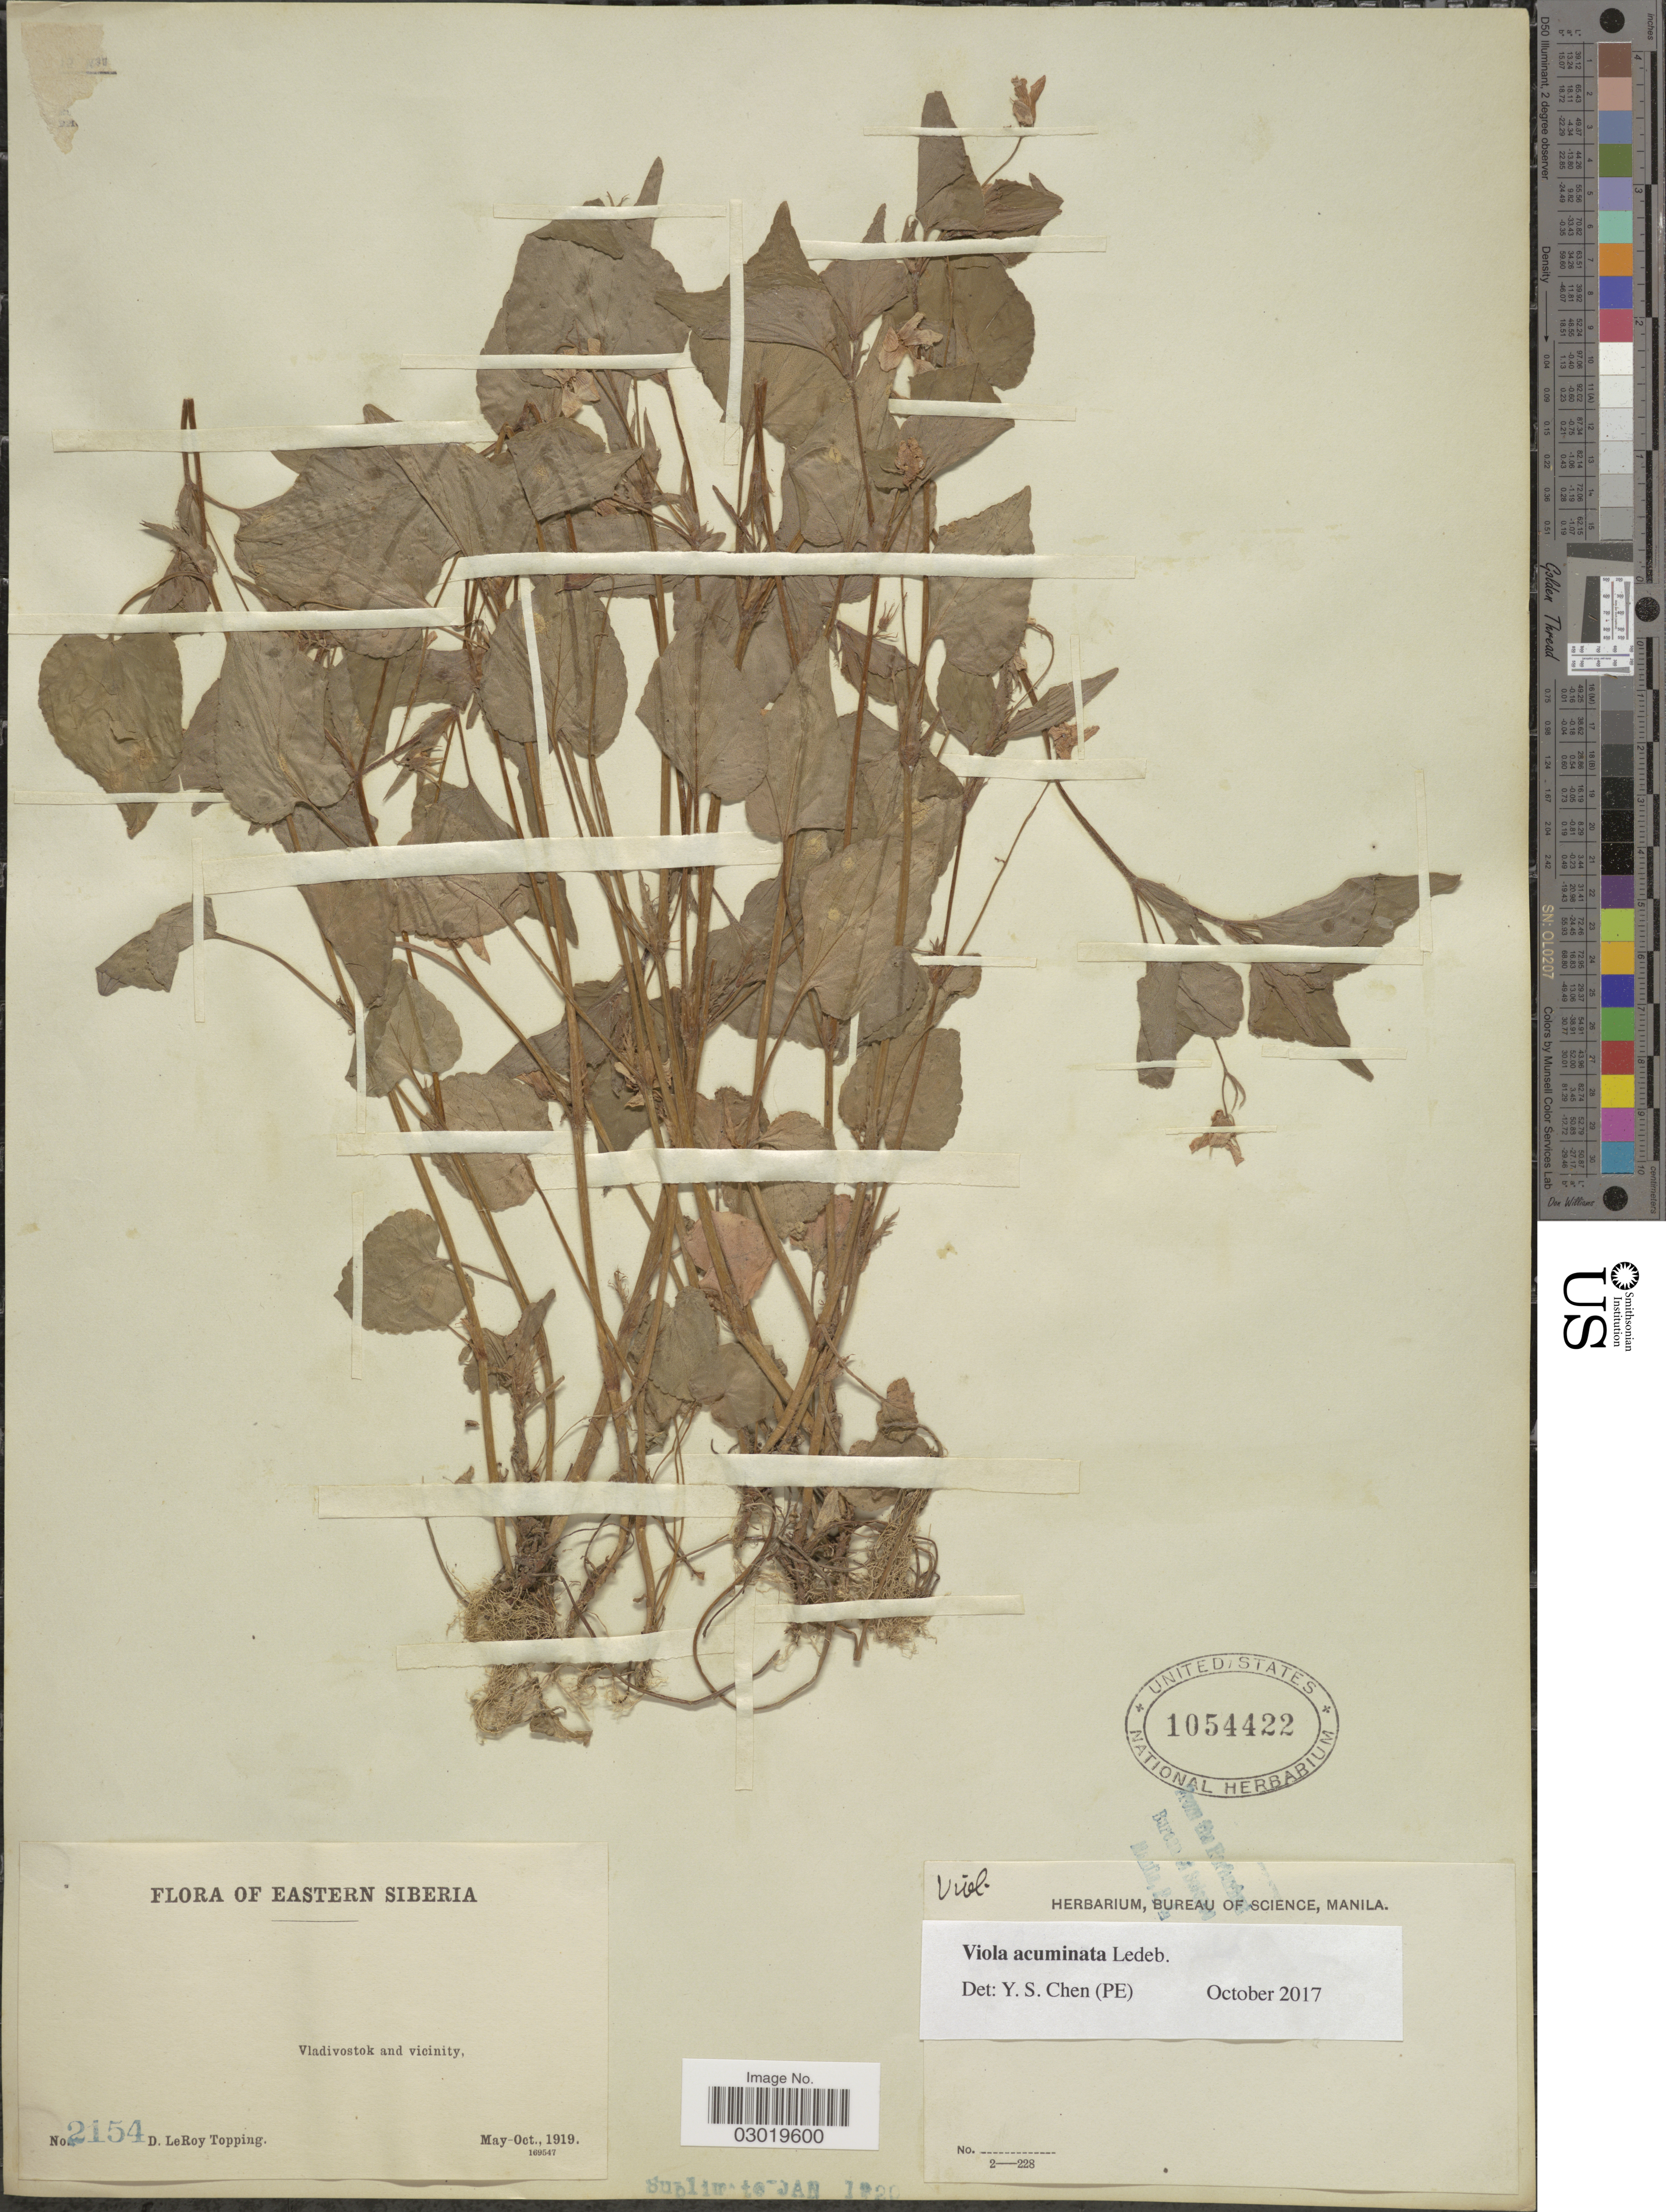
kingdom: Plantae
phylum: Tracheophyta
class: Magnoliopsida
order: Malpighiales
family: Violaceae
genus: Viola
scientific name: Viola acuminata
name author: Ledeb.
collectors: D. L. Topping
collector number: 2154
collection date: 1919-05/1919-10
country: Russian Federation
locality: Eastern Siberia, Vladivostok and vicinity.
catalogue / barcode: US 1054422